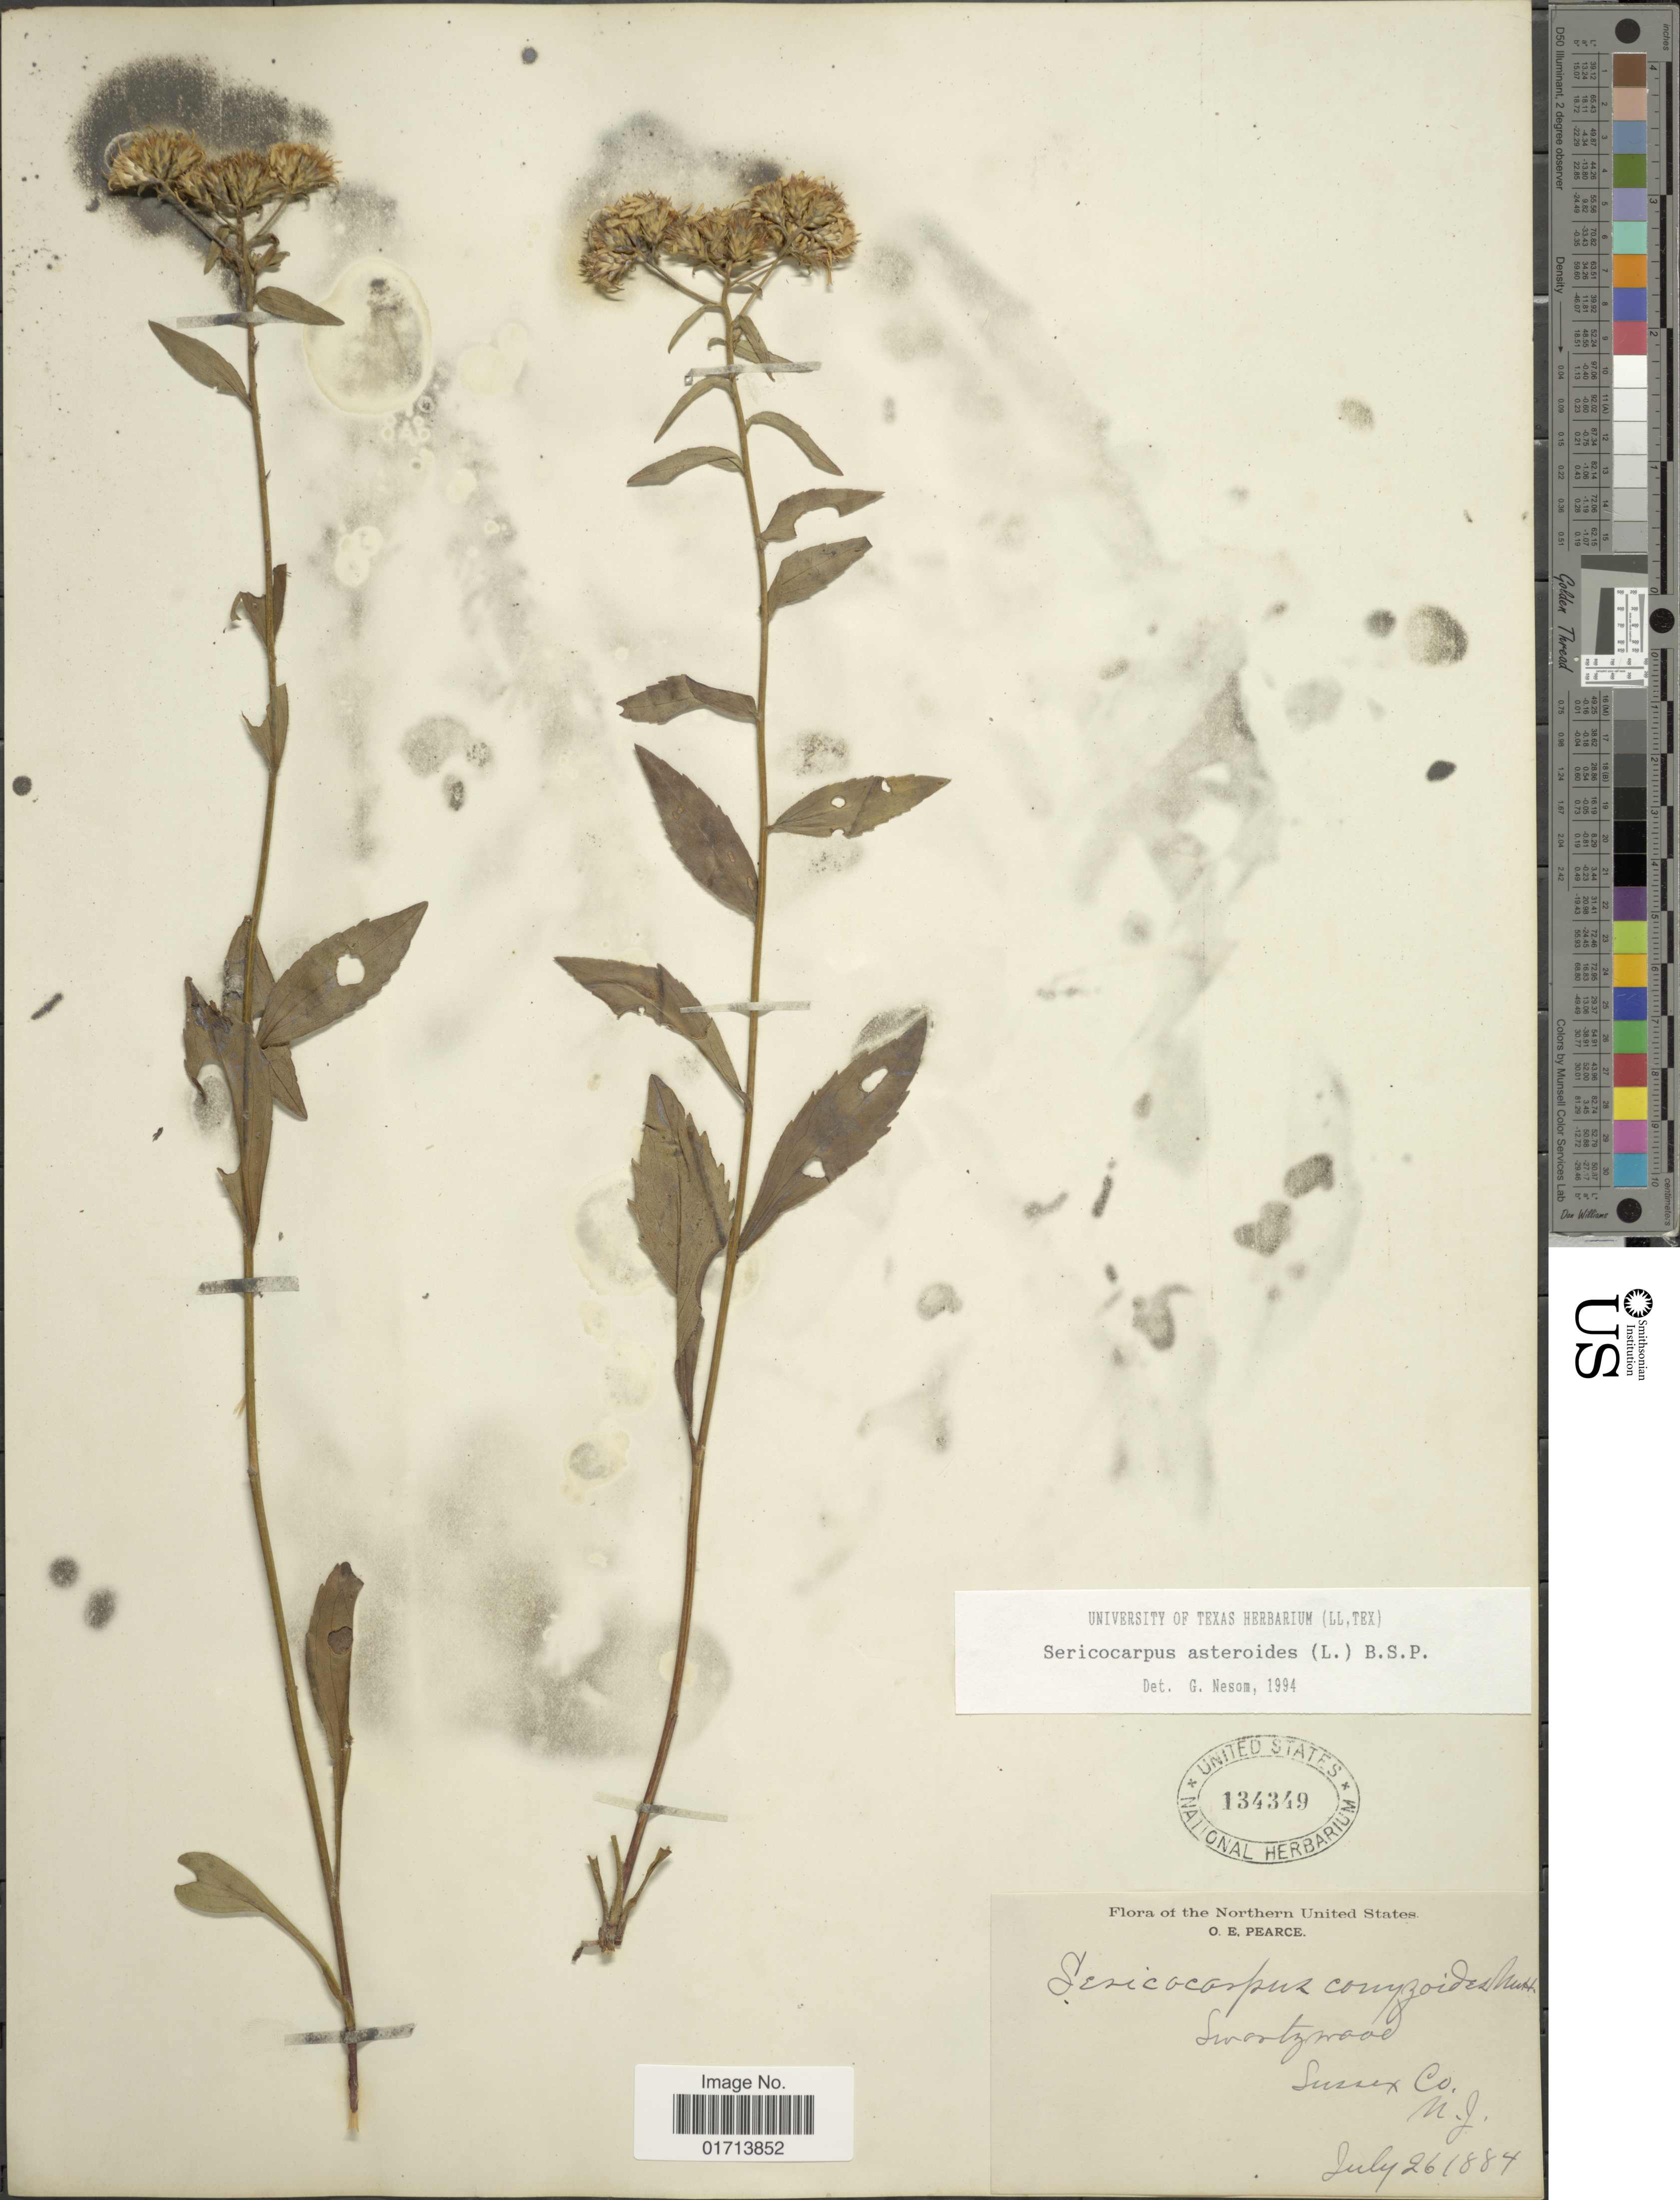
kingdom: Plantae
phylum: Tracheophyta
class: Magnoliopsida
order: Asterales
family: Asteraceae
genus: Sericocarpus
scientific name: Sericocarpus asteroides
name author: (L.) Britton, Stearns & Poggenb.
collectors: O. E. Pearce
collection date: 1884-07-26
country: United States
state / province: New Jersey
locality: Northern United States, Sussex Co. N. J.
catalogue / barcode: US 134349